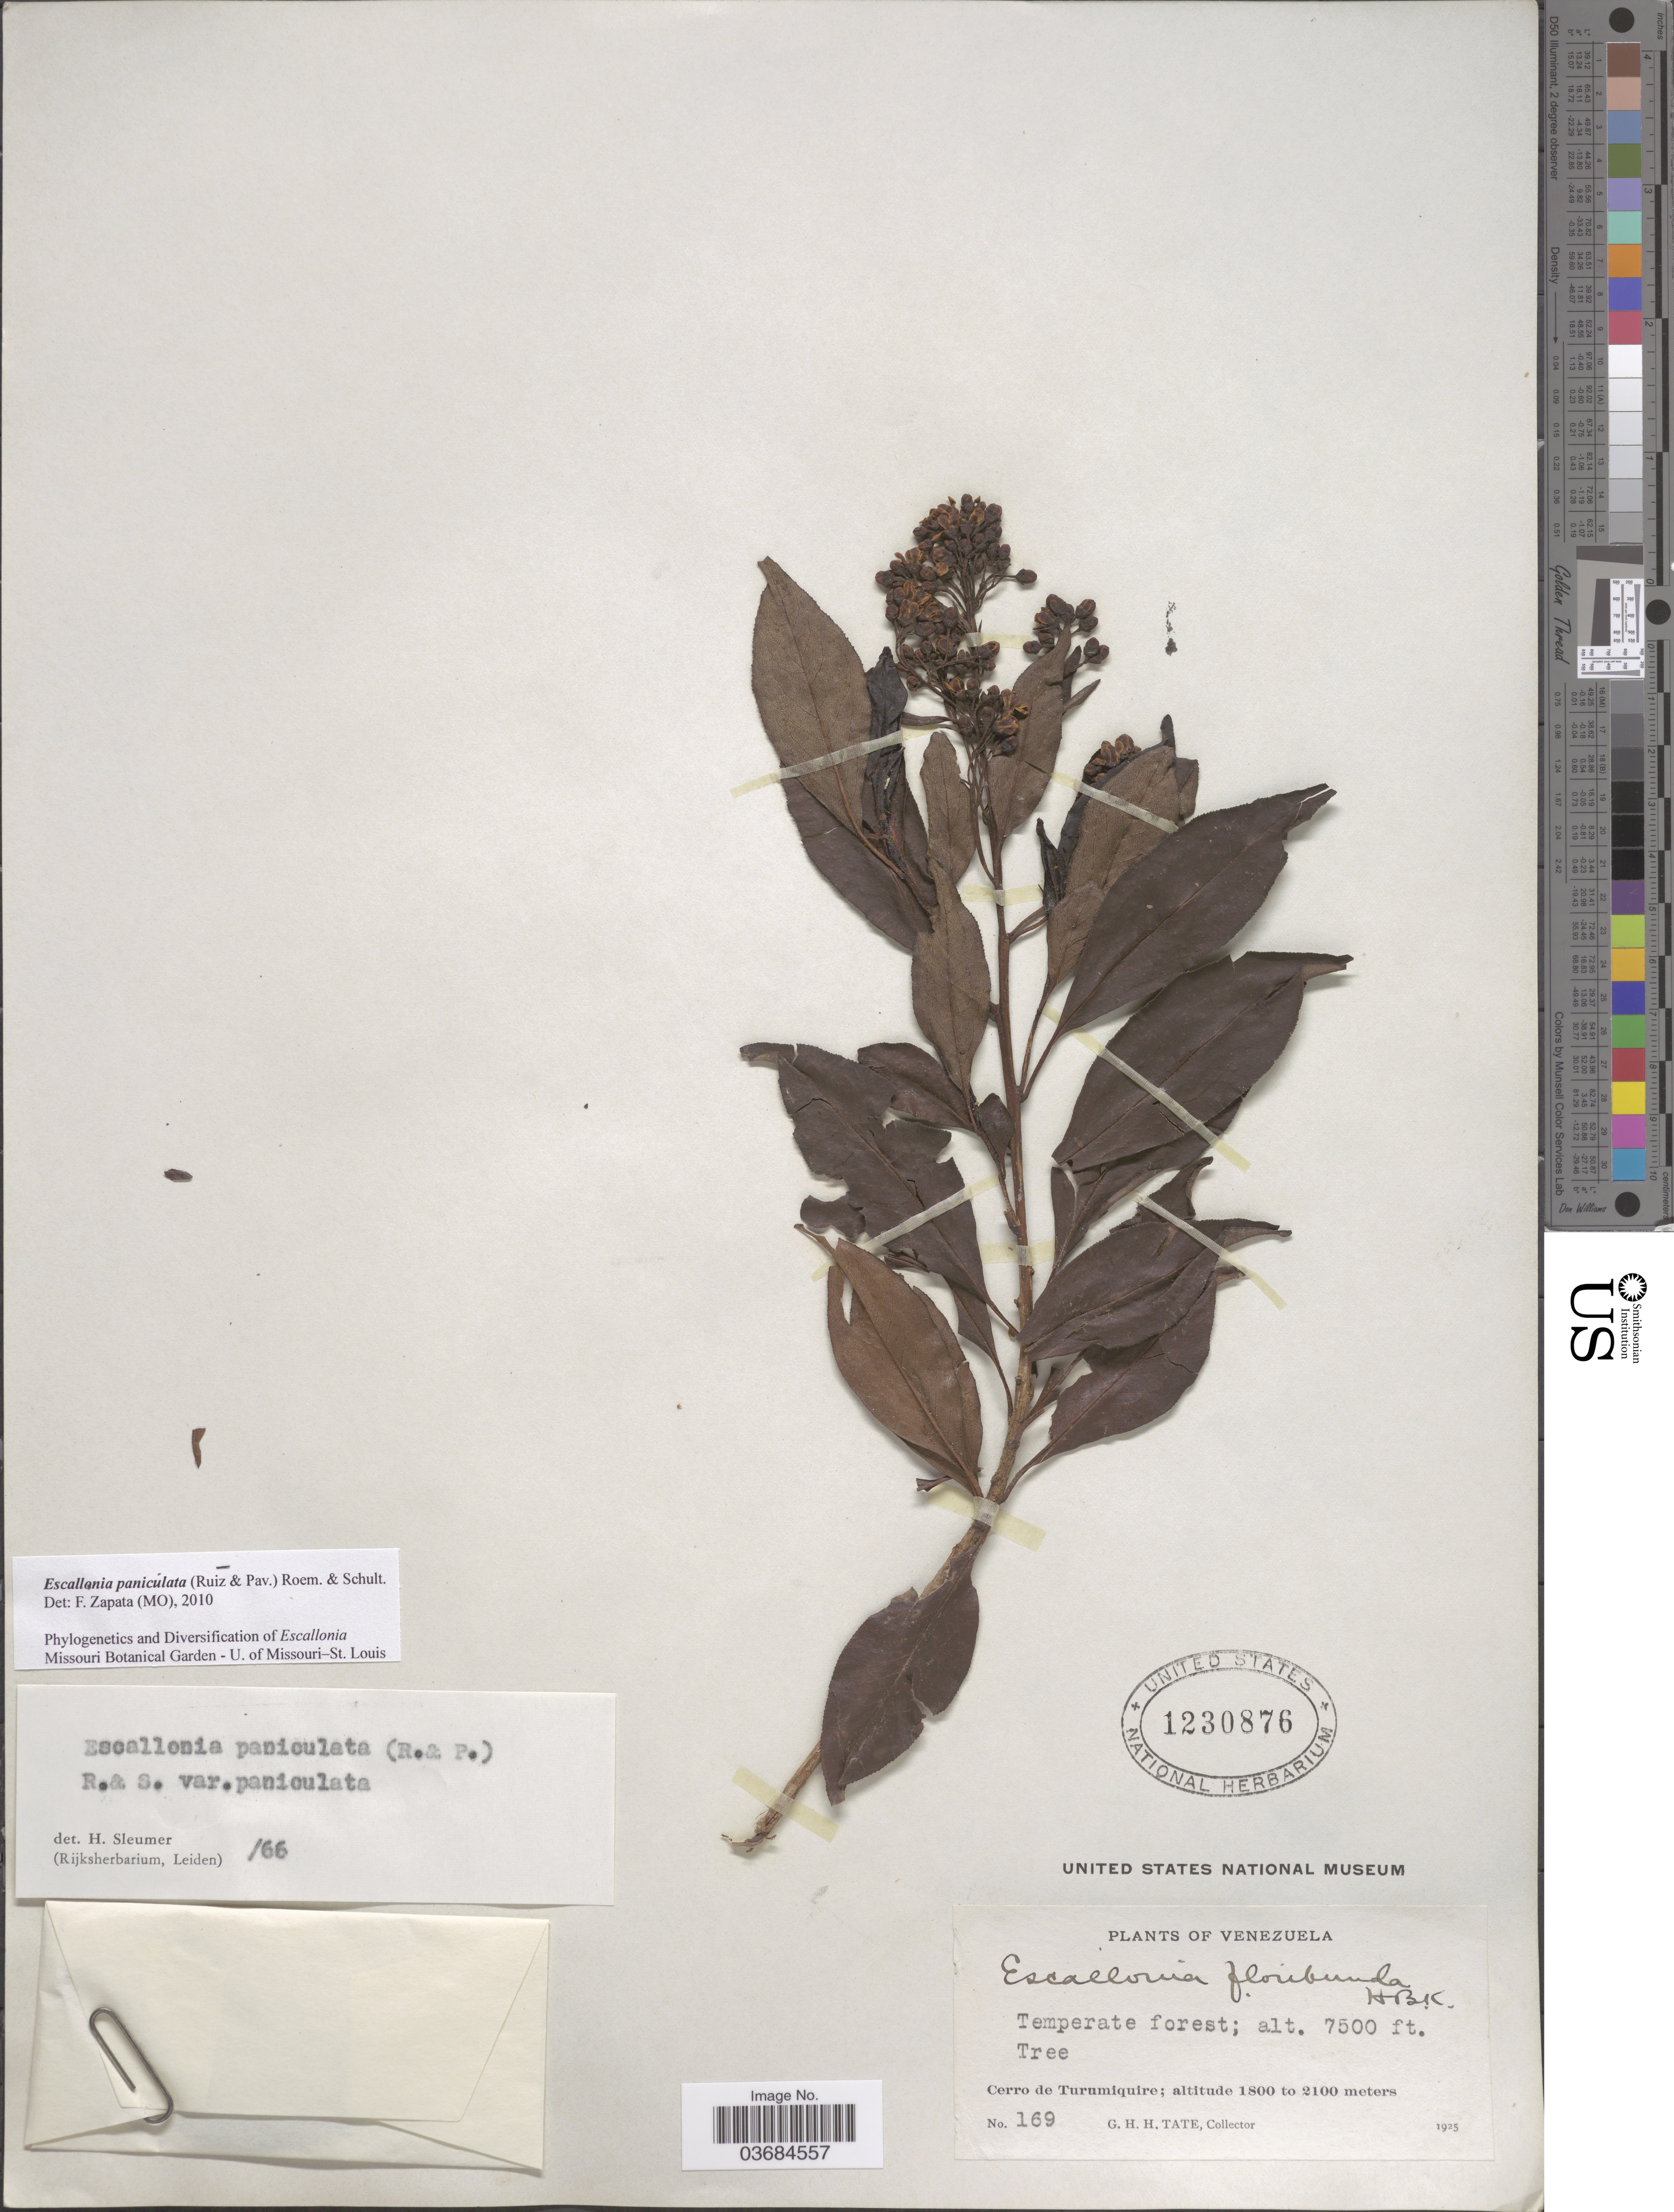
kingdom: Plantae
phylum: Tracheophyta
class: Magnoliopsida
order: Escalloniales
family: Escalloniaceae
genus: Escallonia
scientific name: Escallonia paniculata var. paniculata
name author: (Ruiz & Pav.) Roem. & Schult.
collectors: G. H. H.Tate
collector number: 169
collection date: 1925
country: Venezuela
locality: Cerro de Turumiquire.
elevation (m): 1800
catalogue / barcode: US 1230876